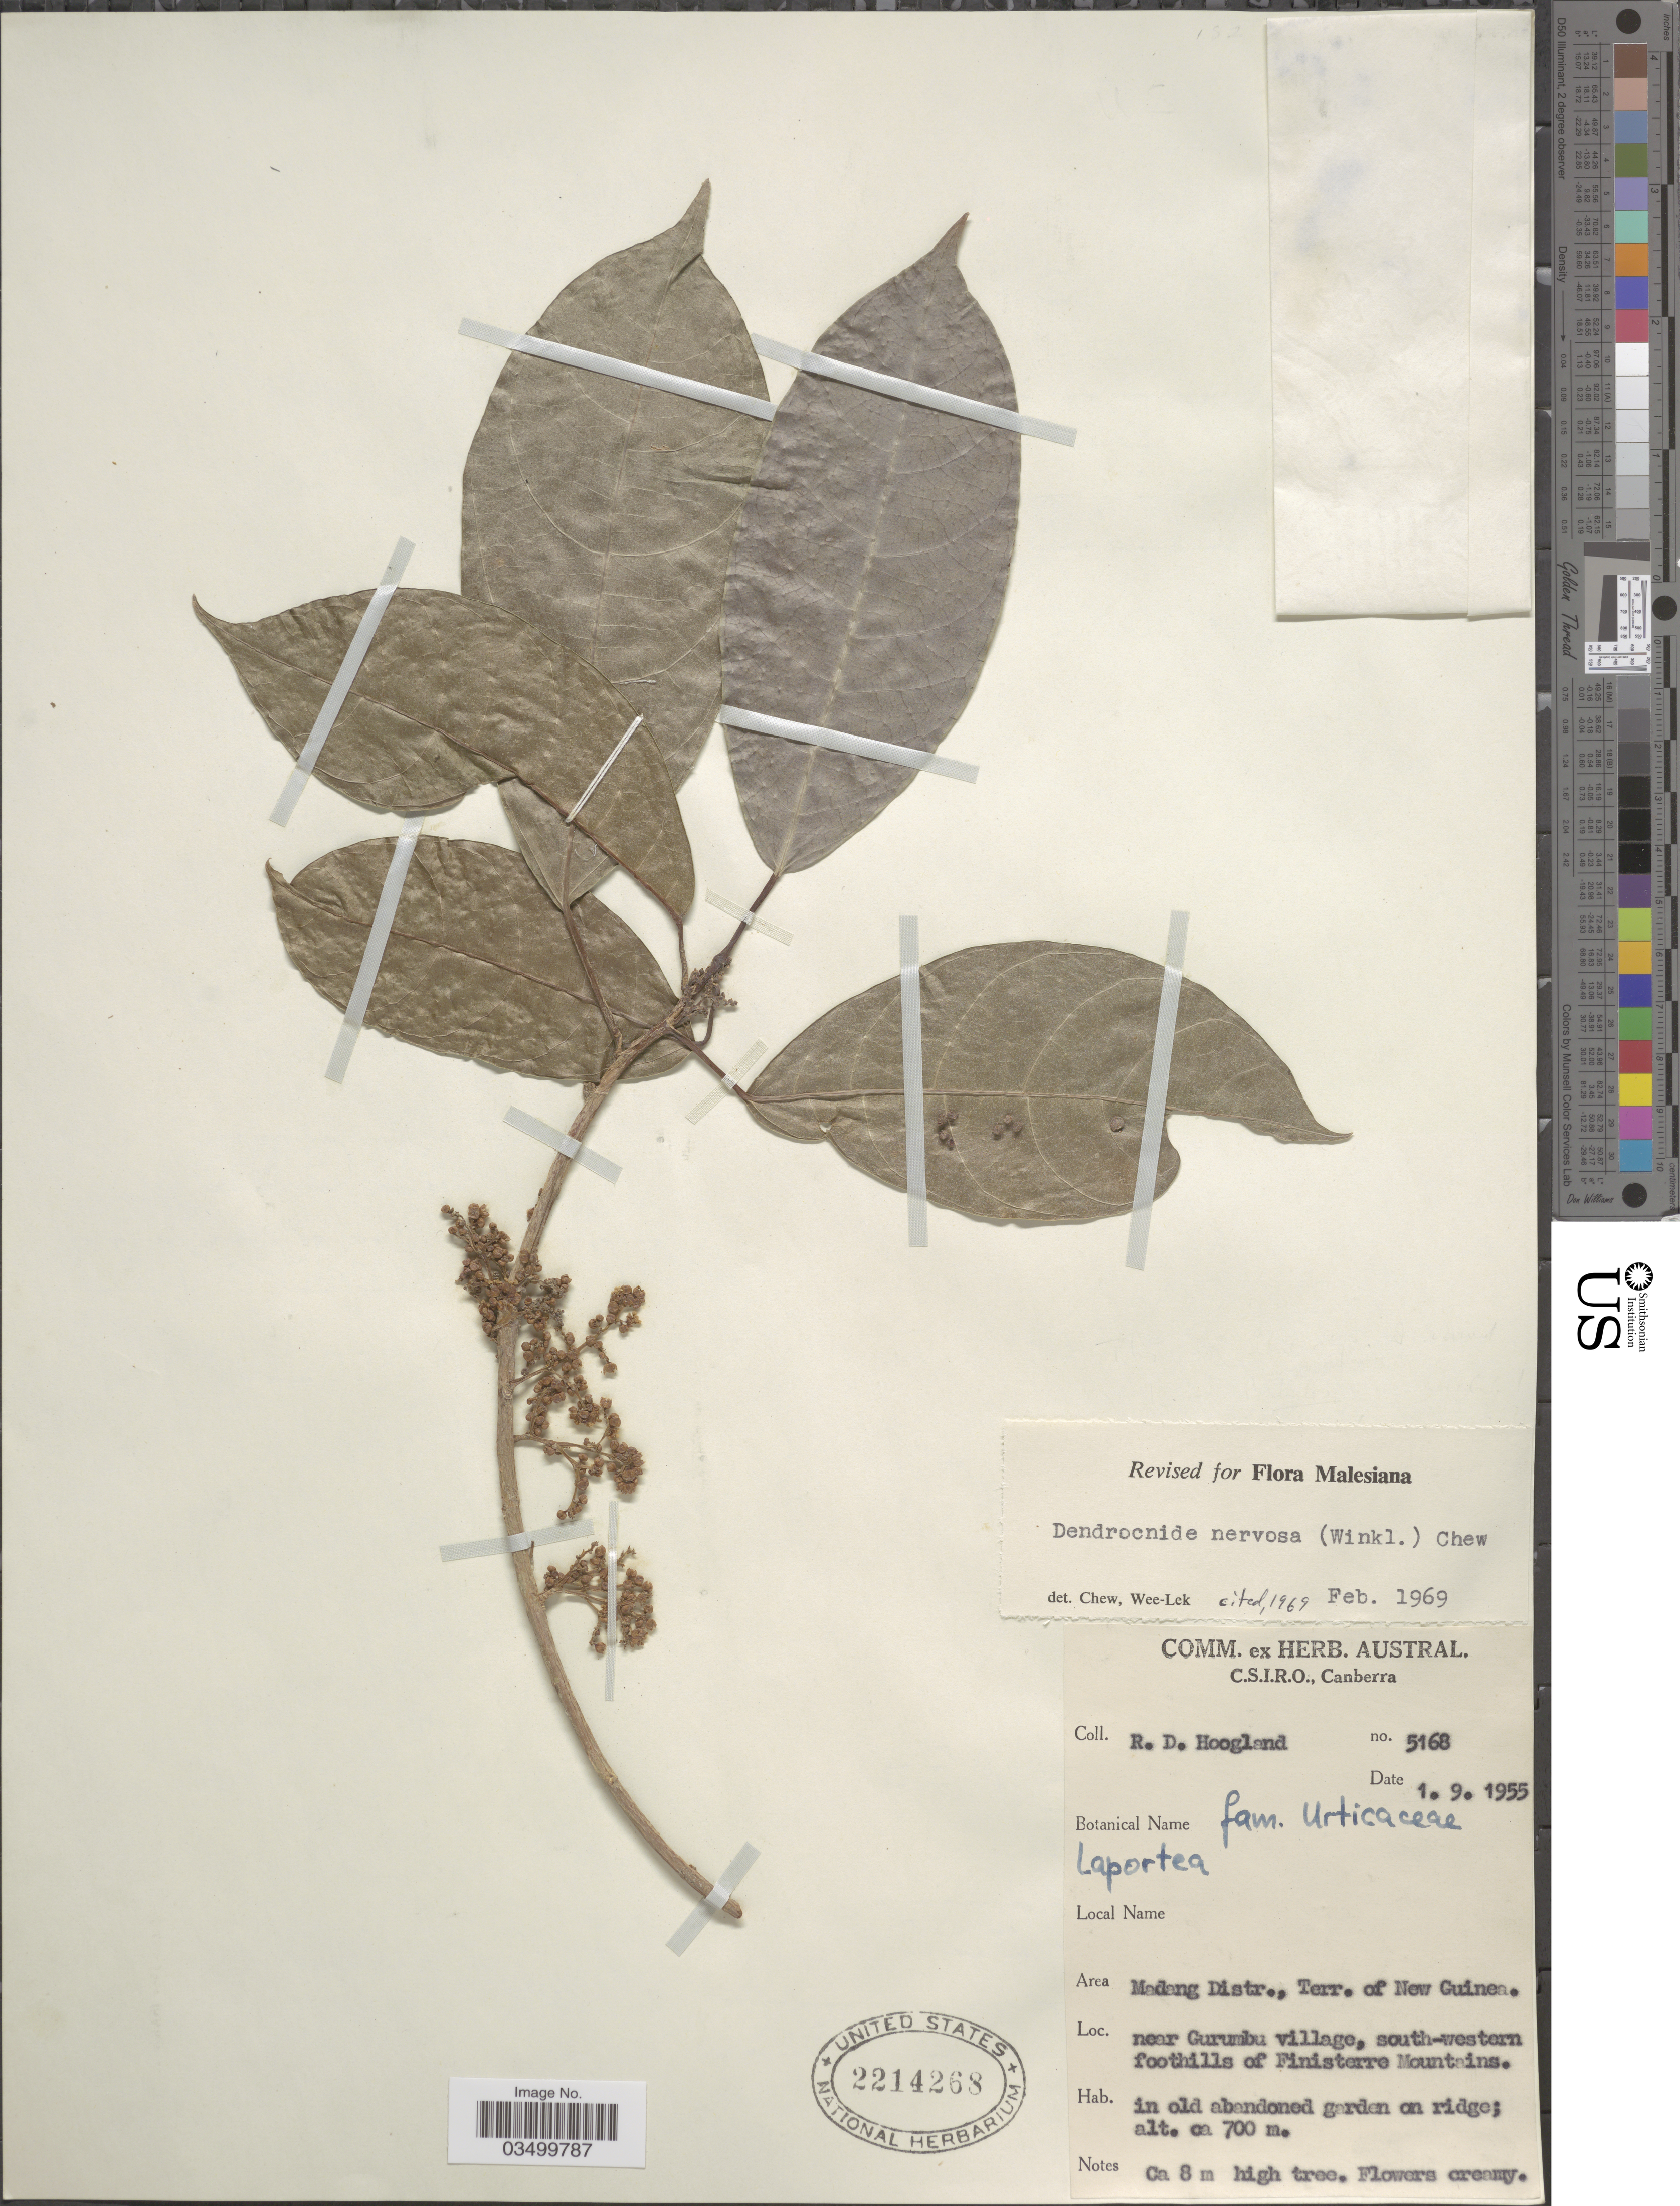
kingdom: Plantae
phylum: Tracheophyta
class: Magnoliopsida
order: Rosales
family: Urticaceae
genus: Dendrocnide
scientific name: Dendrocnide nervosa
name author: Chew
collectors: R. D. Hoogland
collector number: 5168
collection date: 1955-09-01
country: Papua New Guinea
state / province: Madang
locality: Area Madang Distr., Terr. of New Guinea. Near Gurumbu village, south-western foothills of Finisterre Mountains.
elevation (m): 700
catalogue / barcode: US 2214268